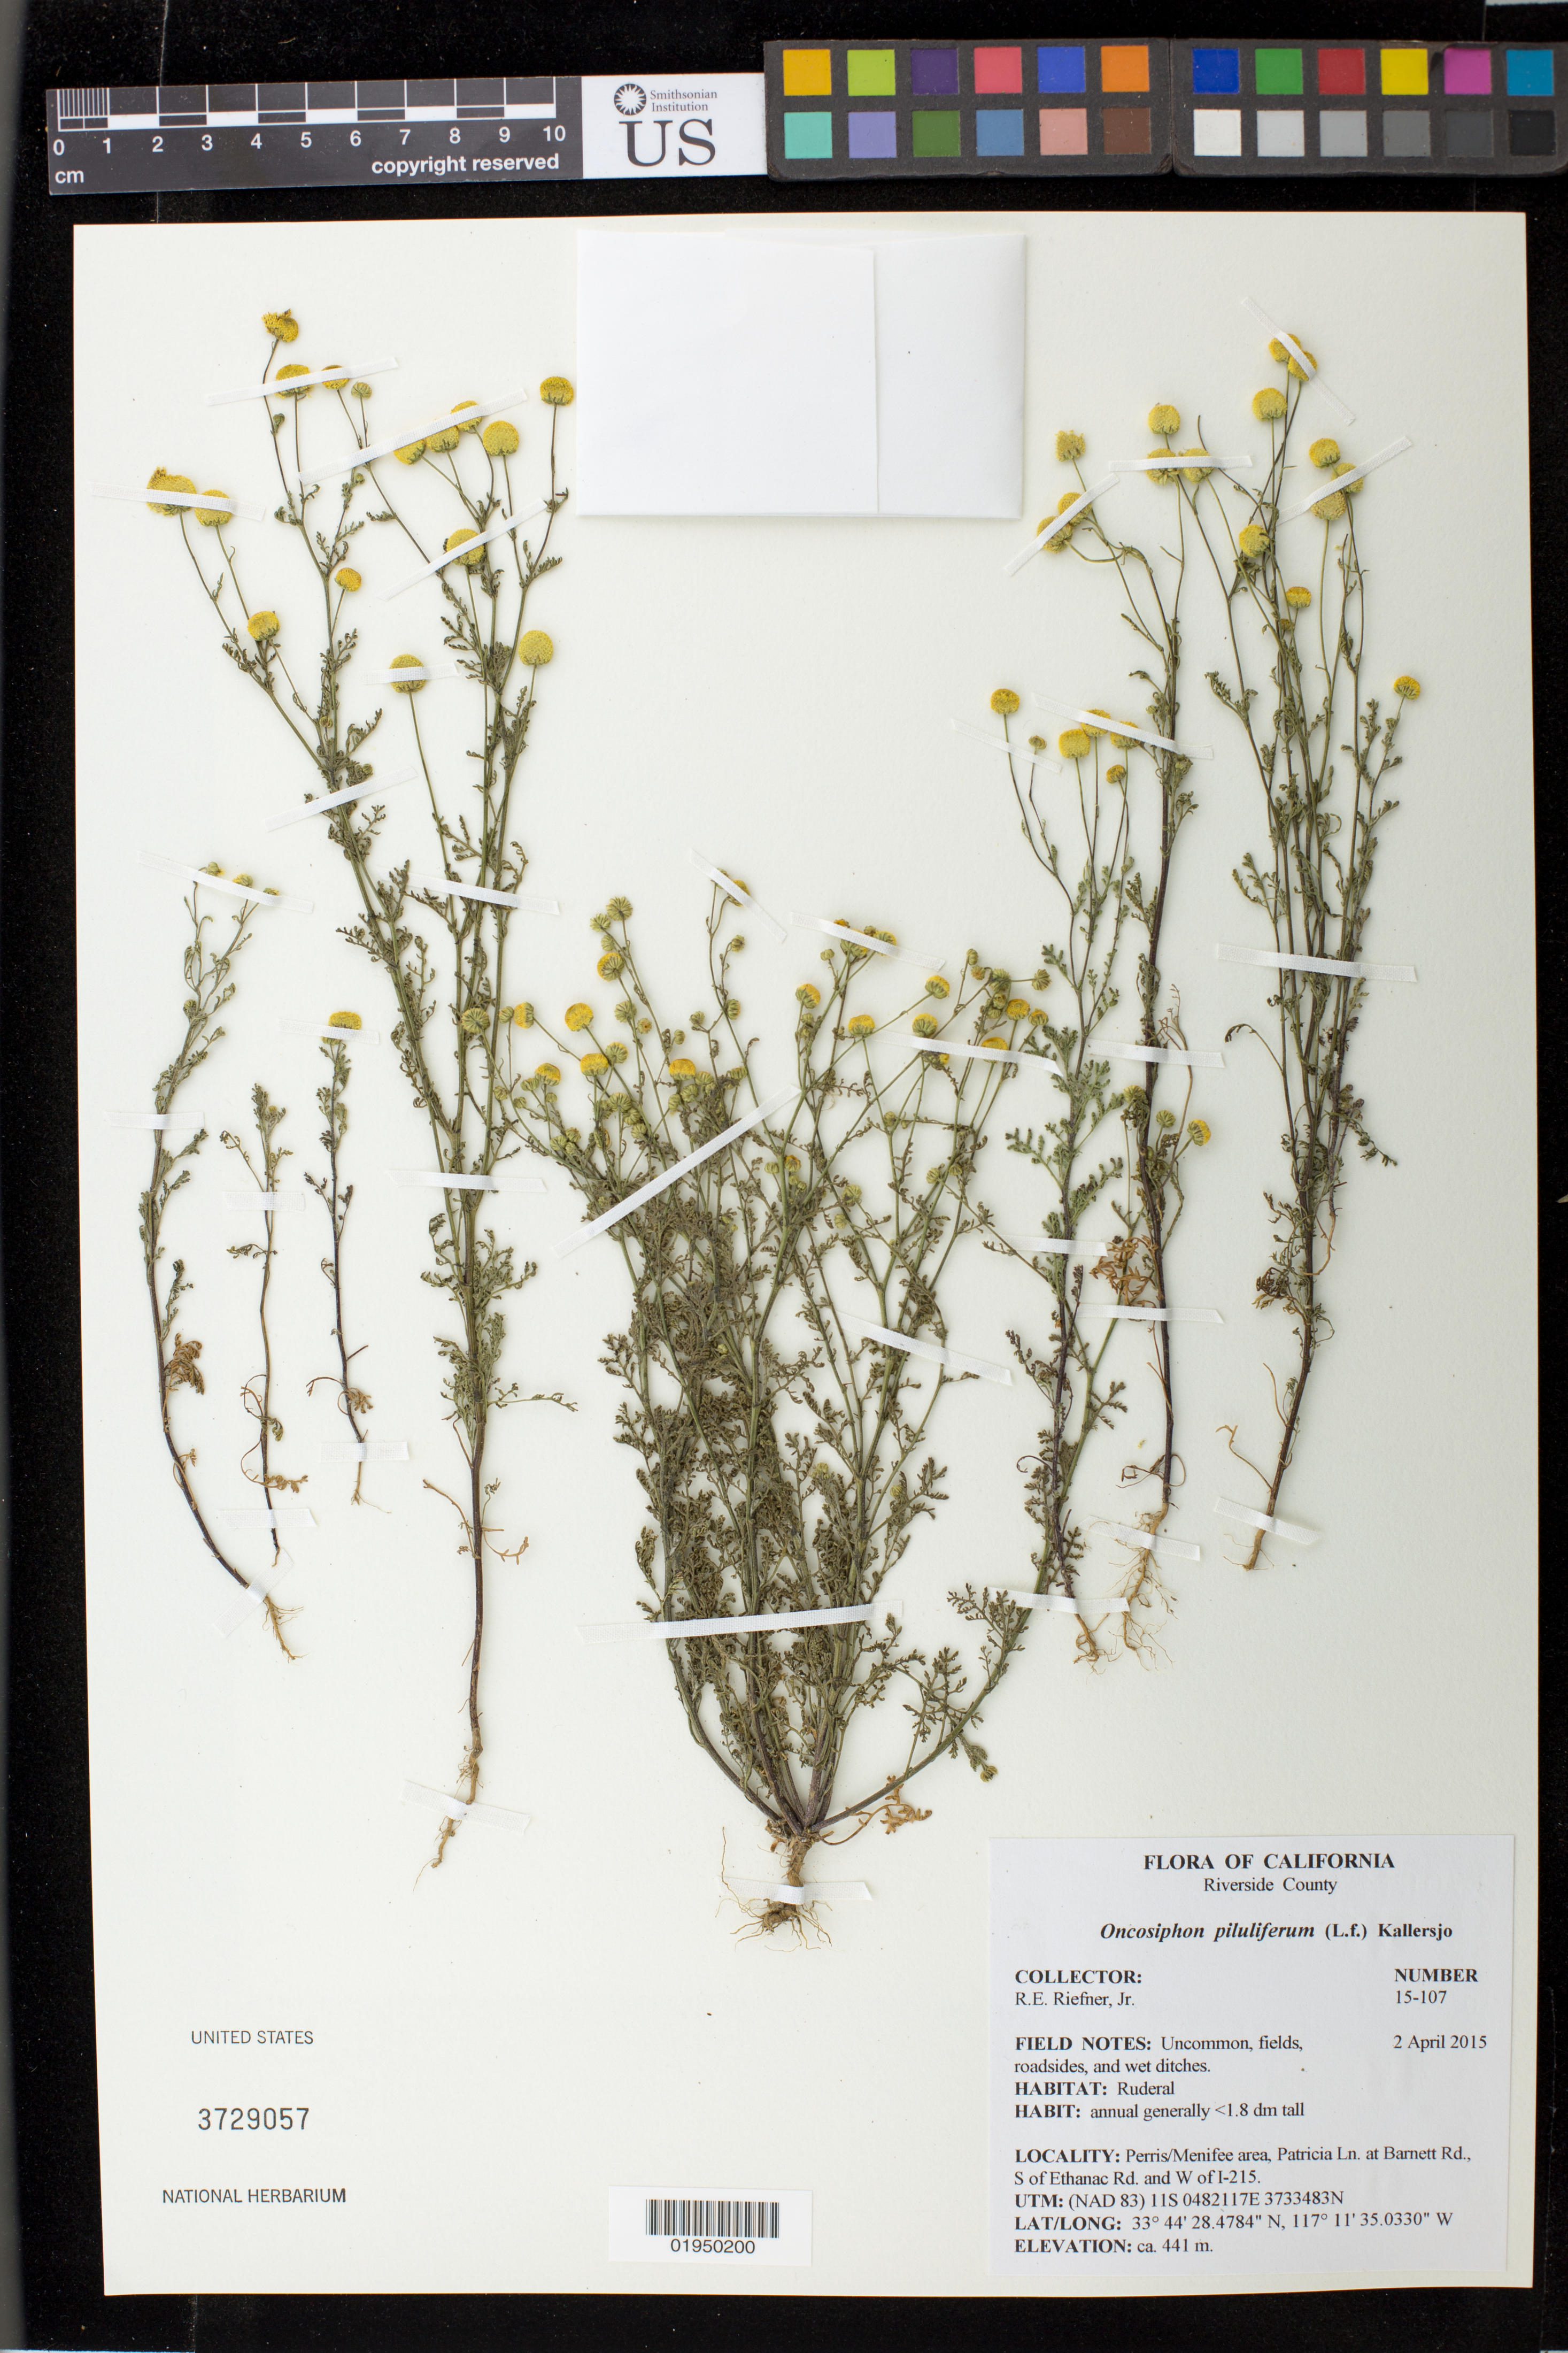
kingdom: Plantae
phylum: Tracheophyta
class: Magnoliopsida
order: Asterales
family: Asteraceae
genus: Oncosiphon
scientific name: Oncosiphon piluliferum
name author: (L. f.) Källersjö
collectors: R. Riefner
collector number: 15-107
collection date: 2015-04-02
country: United States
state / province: California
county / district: Riverside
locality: Perris/Menigee area, Patricia Ln. at Barnerr Rd., S of Ethanac Rd. and W of I-215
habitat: Ruderal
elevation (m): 441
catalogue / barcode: US 3729057